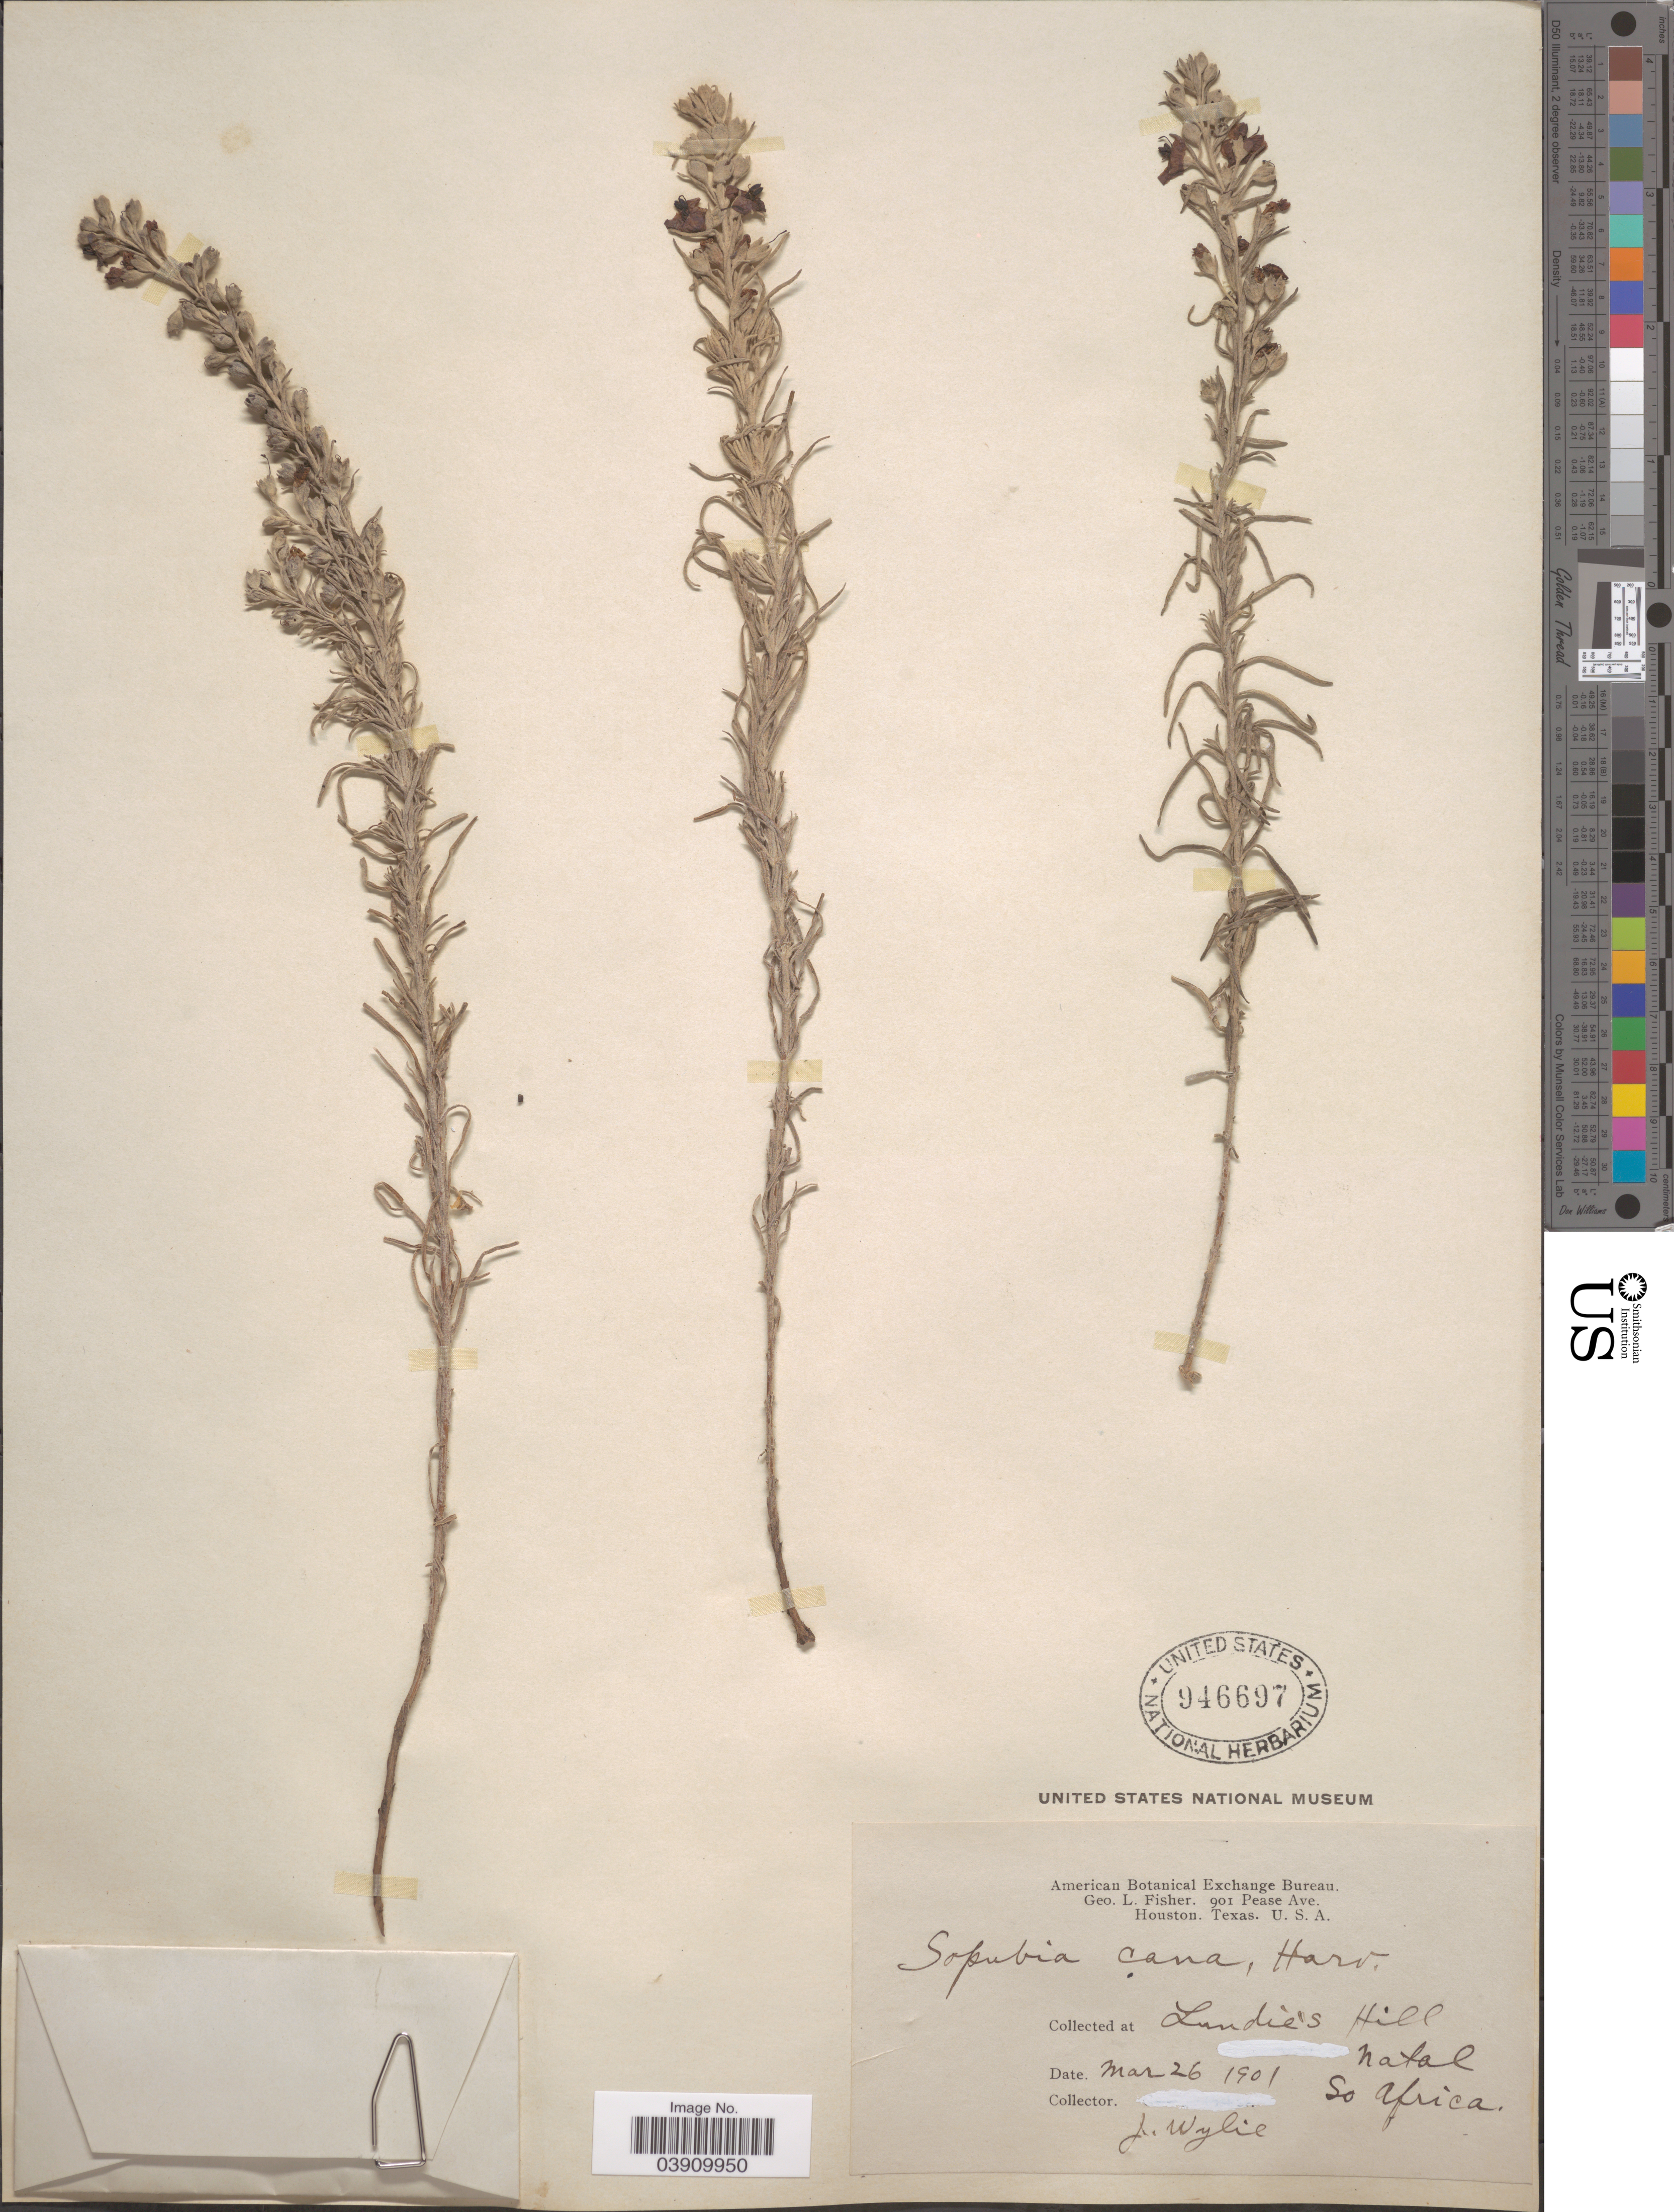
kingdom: Plantae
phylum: Tracheophyta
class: Magnoliopsida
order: Lamiales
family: Orobanchaceae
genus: Sopubia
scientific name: Sopubia cana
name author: Harv.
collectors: J. Wylie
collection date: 1901-03-26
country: South Africa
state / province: KwaZulu-Natal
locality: At Lundie's Hill. Natal. So Africa.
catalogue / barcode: US 946697